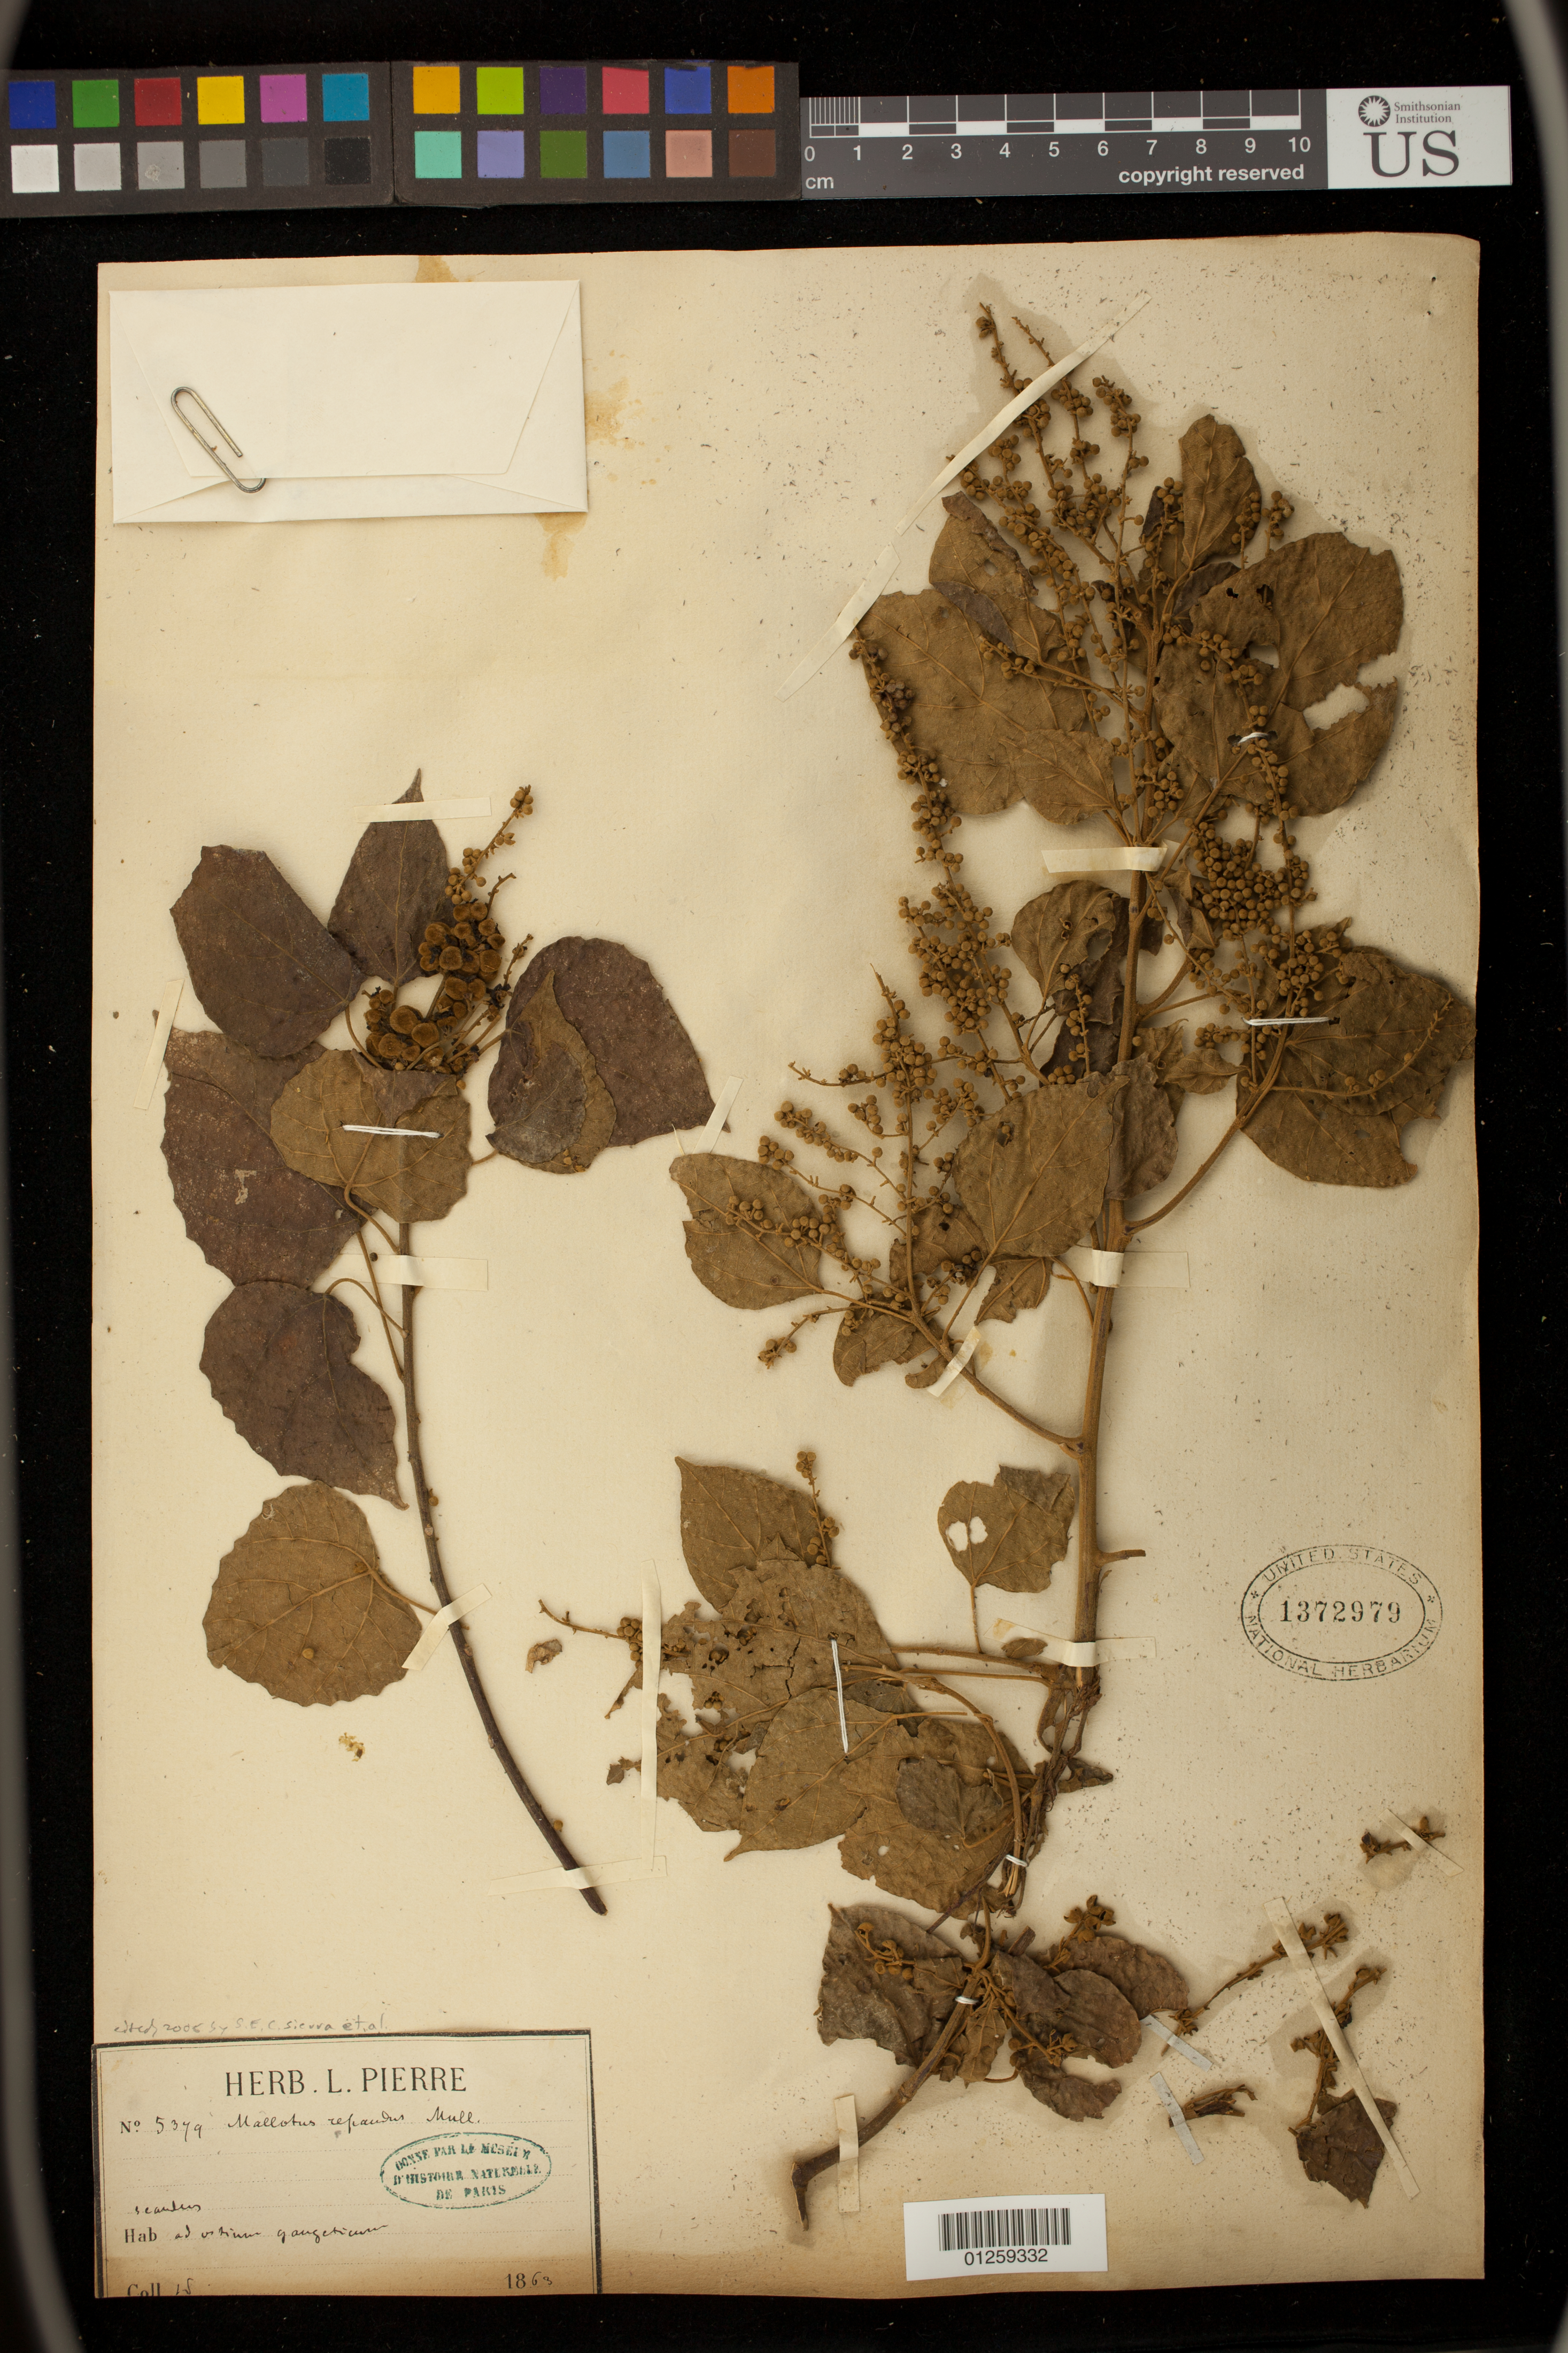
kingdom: Plantae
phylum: Tracheophyta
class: Magnoliopsida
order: Malpighiales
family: Euphorbiaceae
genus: Mallotus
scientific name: Mallotus repandus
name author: (Rottler) Müll. Arg.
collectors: L. Pierre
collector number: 5379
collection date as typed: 1863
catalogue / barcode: US 1372979